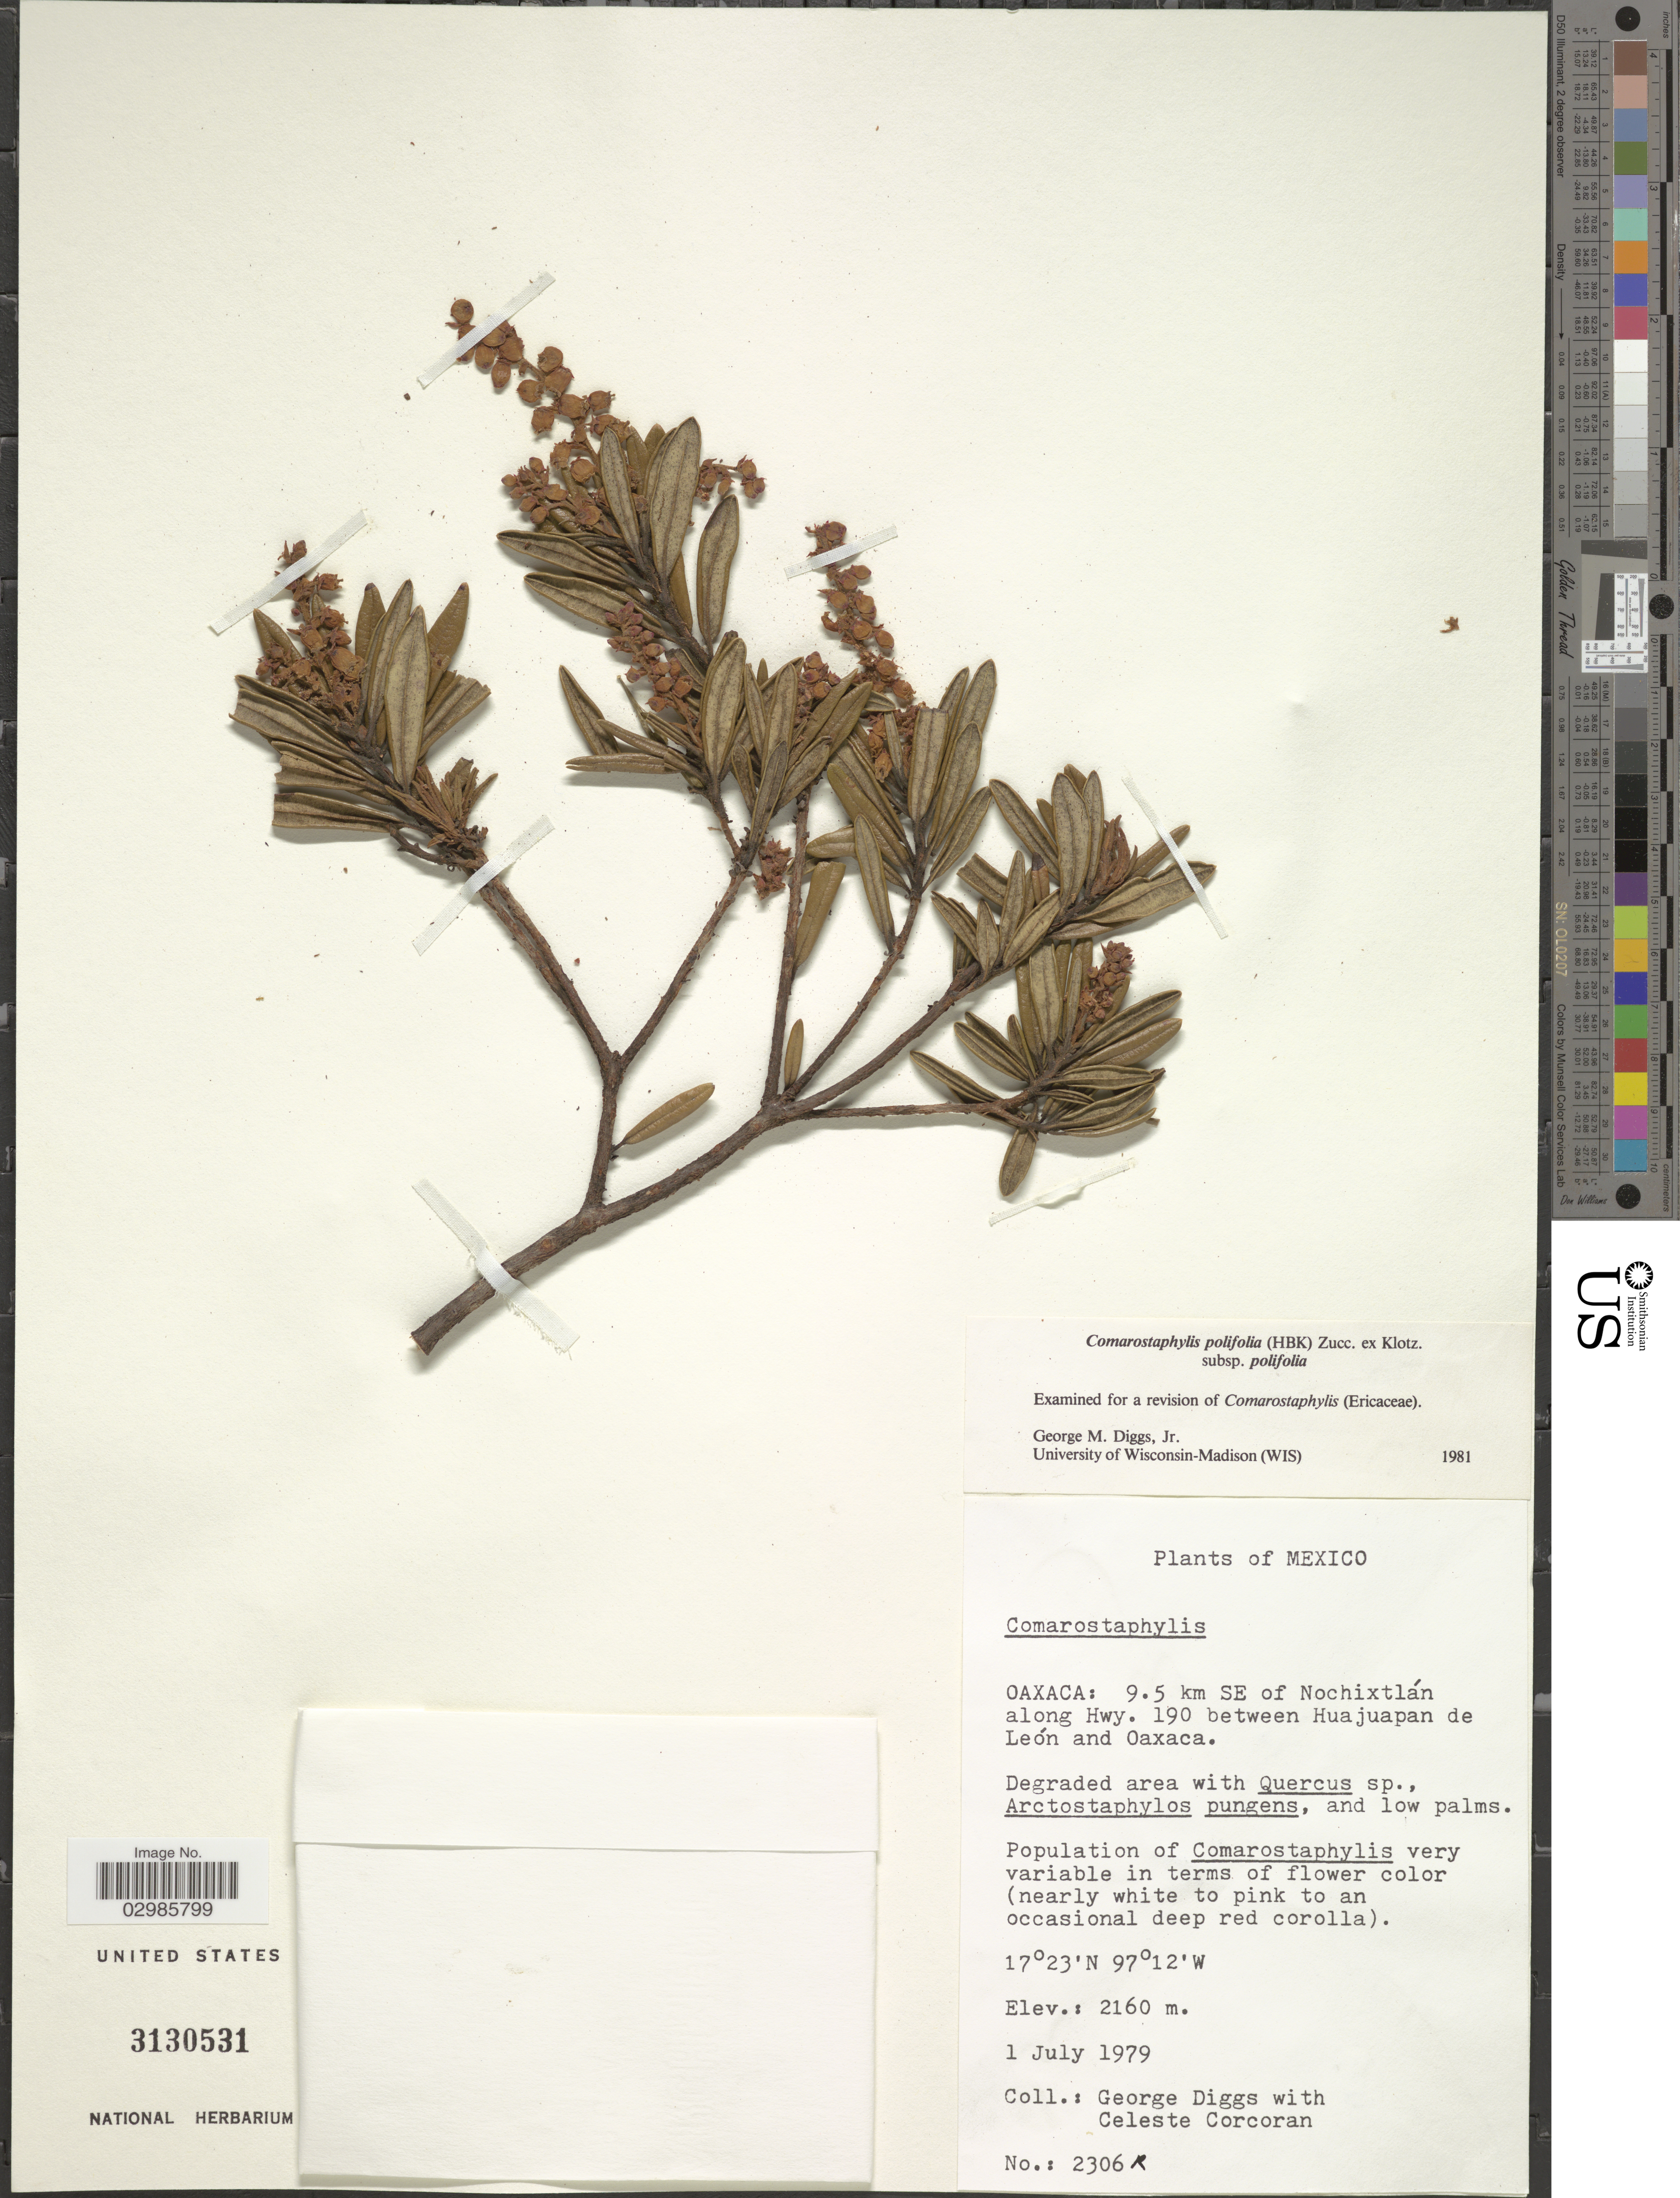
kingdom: Plantae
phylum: Tracheophyta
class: Magnoliopsida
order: Ericales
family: Ericaceae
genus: Comarostaphylis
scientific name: Comarostaphylis polifolia subsp. polifolia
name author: (Kunth) Zucc. ex Klotzsch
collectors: G. Diggs & C. Corcoran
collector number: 2306r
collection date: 1979-07-01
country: Mexico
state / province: Oaxaca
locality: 9.5 km SE of Nochixtlán along Hwy. 190 between Huajuapan de León and Oaxaca.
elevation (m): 2160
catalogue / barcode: US 3130531